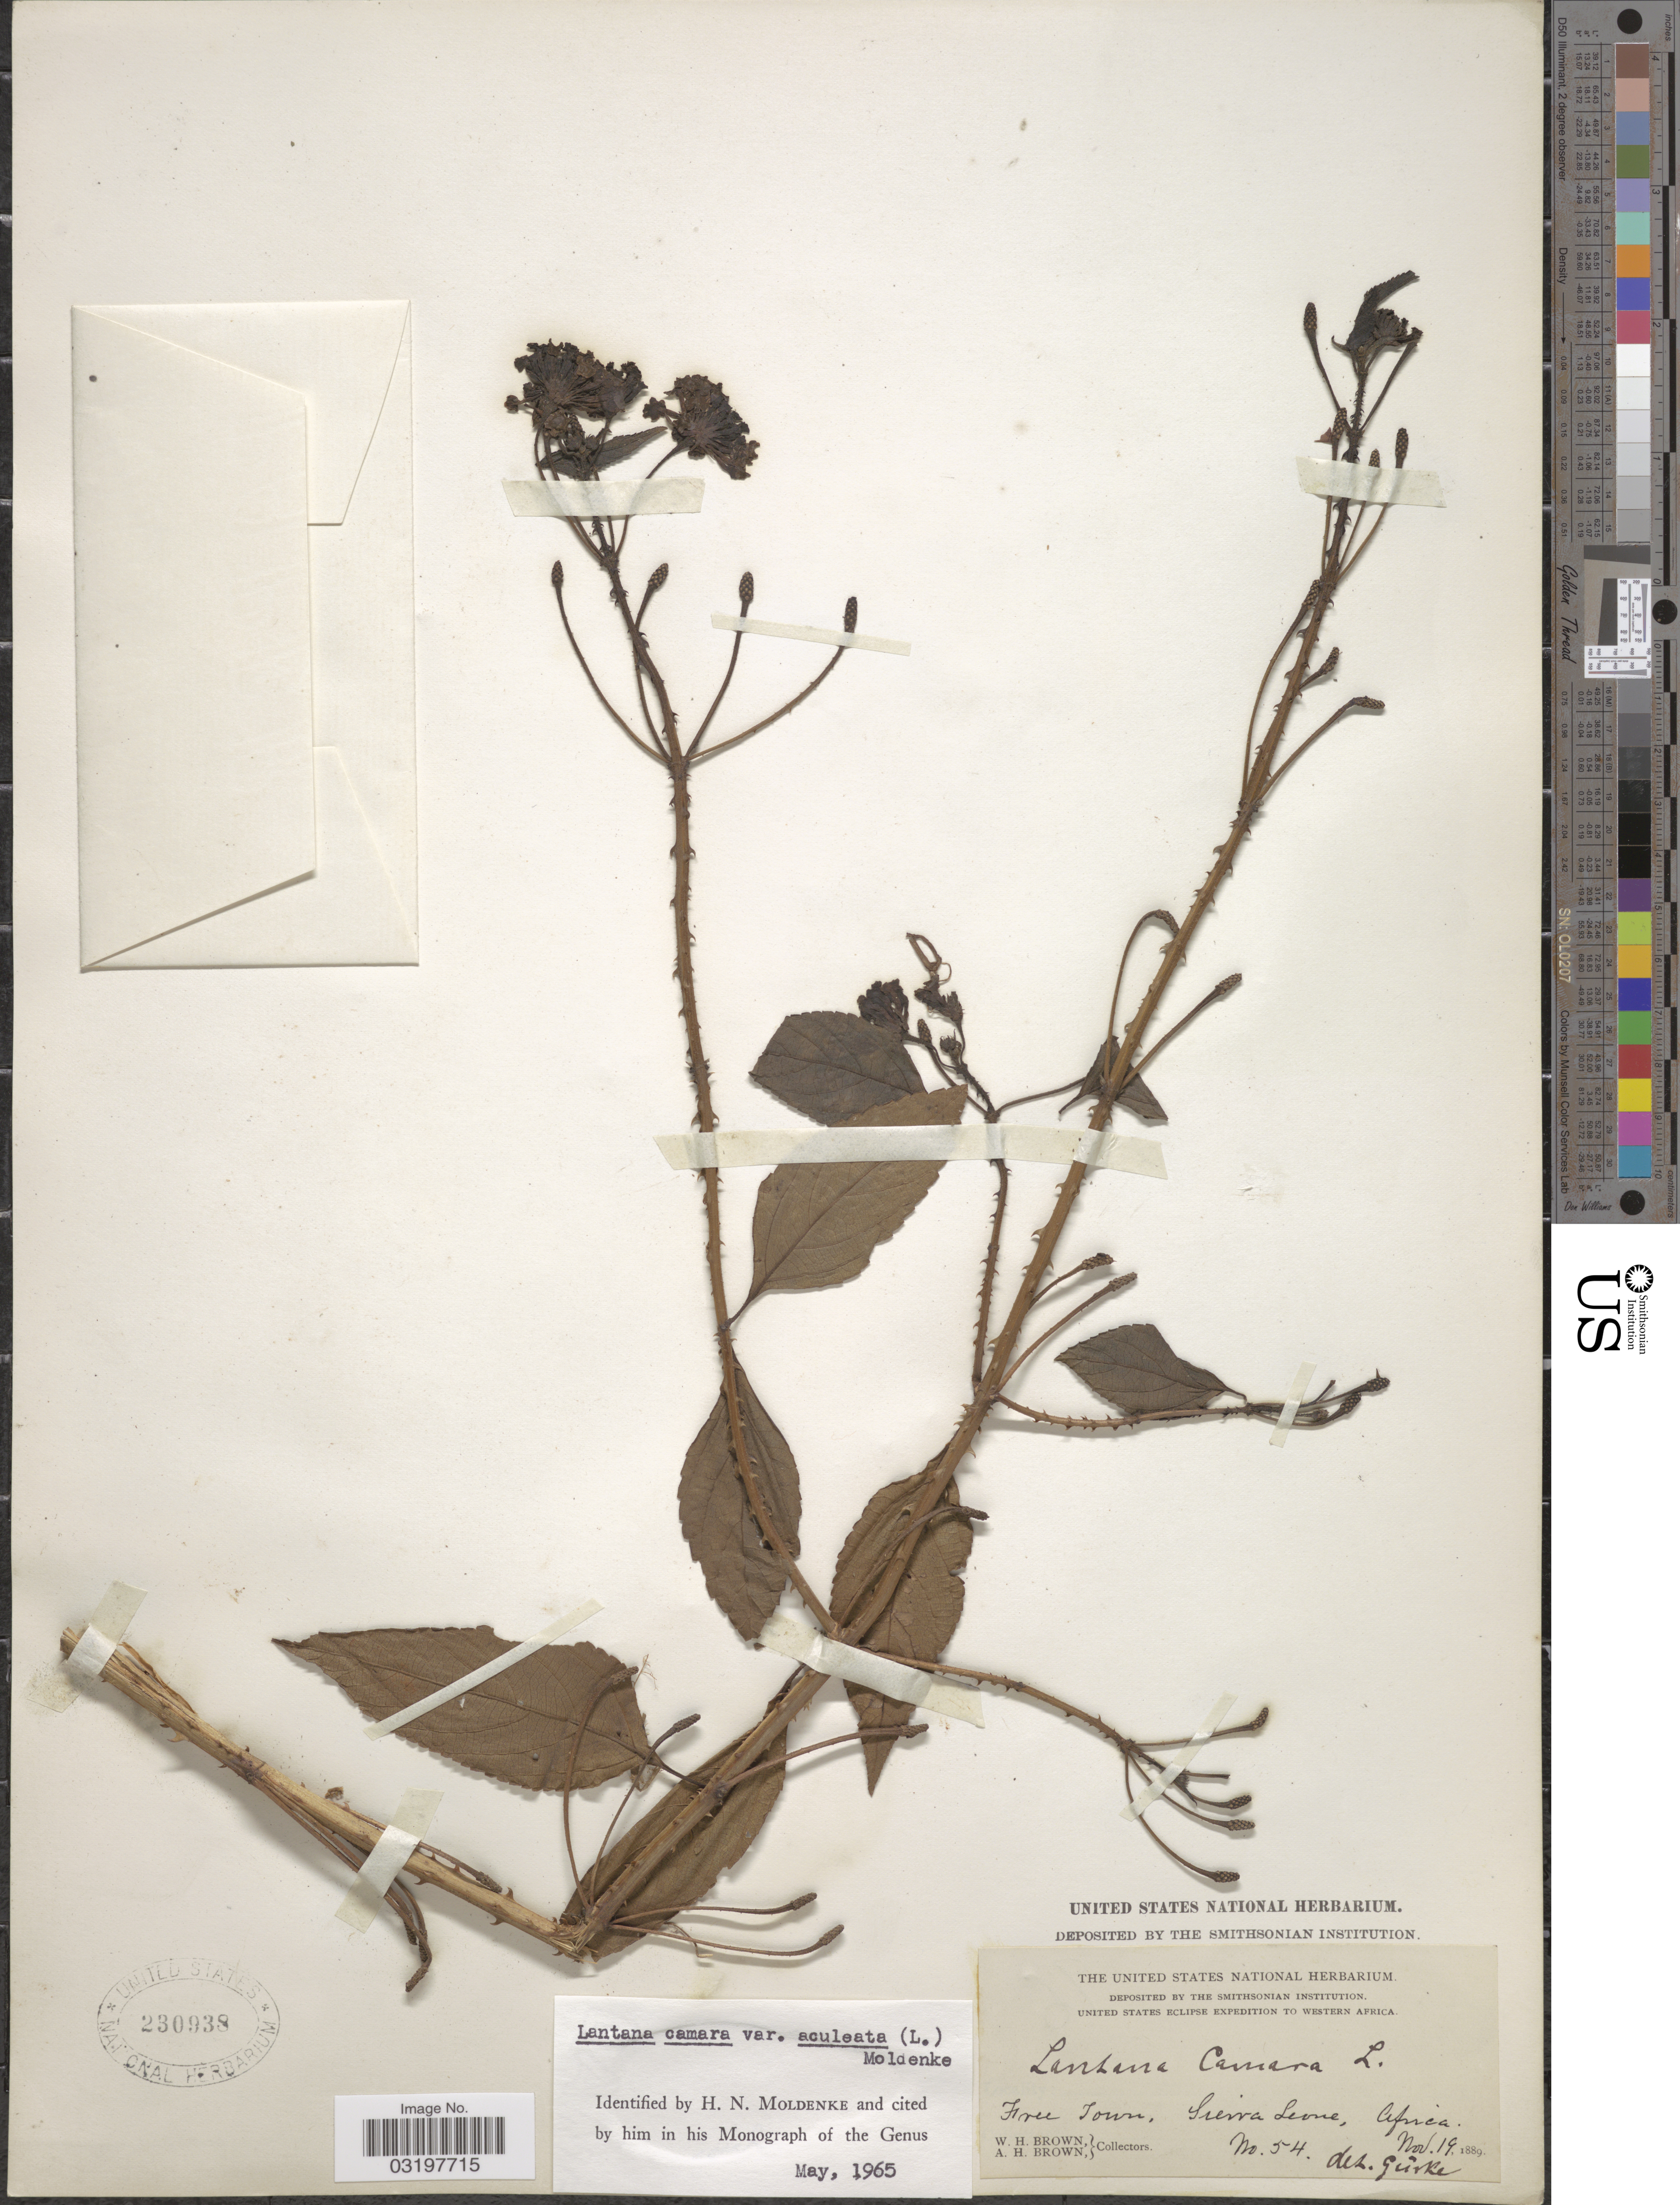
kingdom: Plantae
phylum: Tracheophyta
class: Magnoliopsida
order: Lamiales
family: Verbenaceae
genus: Lantana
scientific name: Lantana camara var. aculeata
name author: (L.) Moldenke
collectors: W. H. Brown & A. H. Brown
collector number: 54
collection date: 1889-11-19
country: Sierra Leone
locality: Western Africa, Free Town.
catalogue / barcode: US 230938